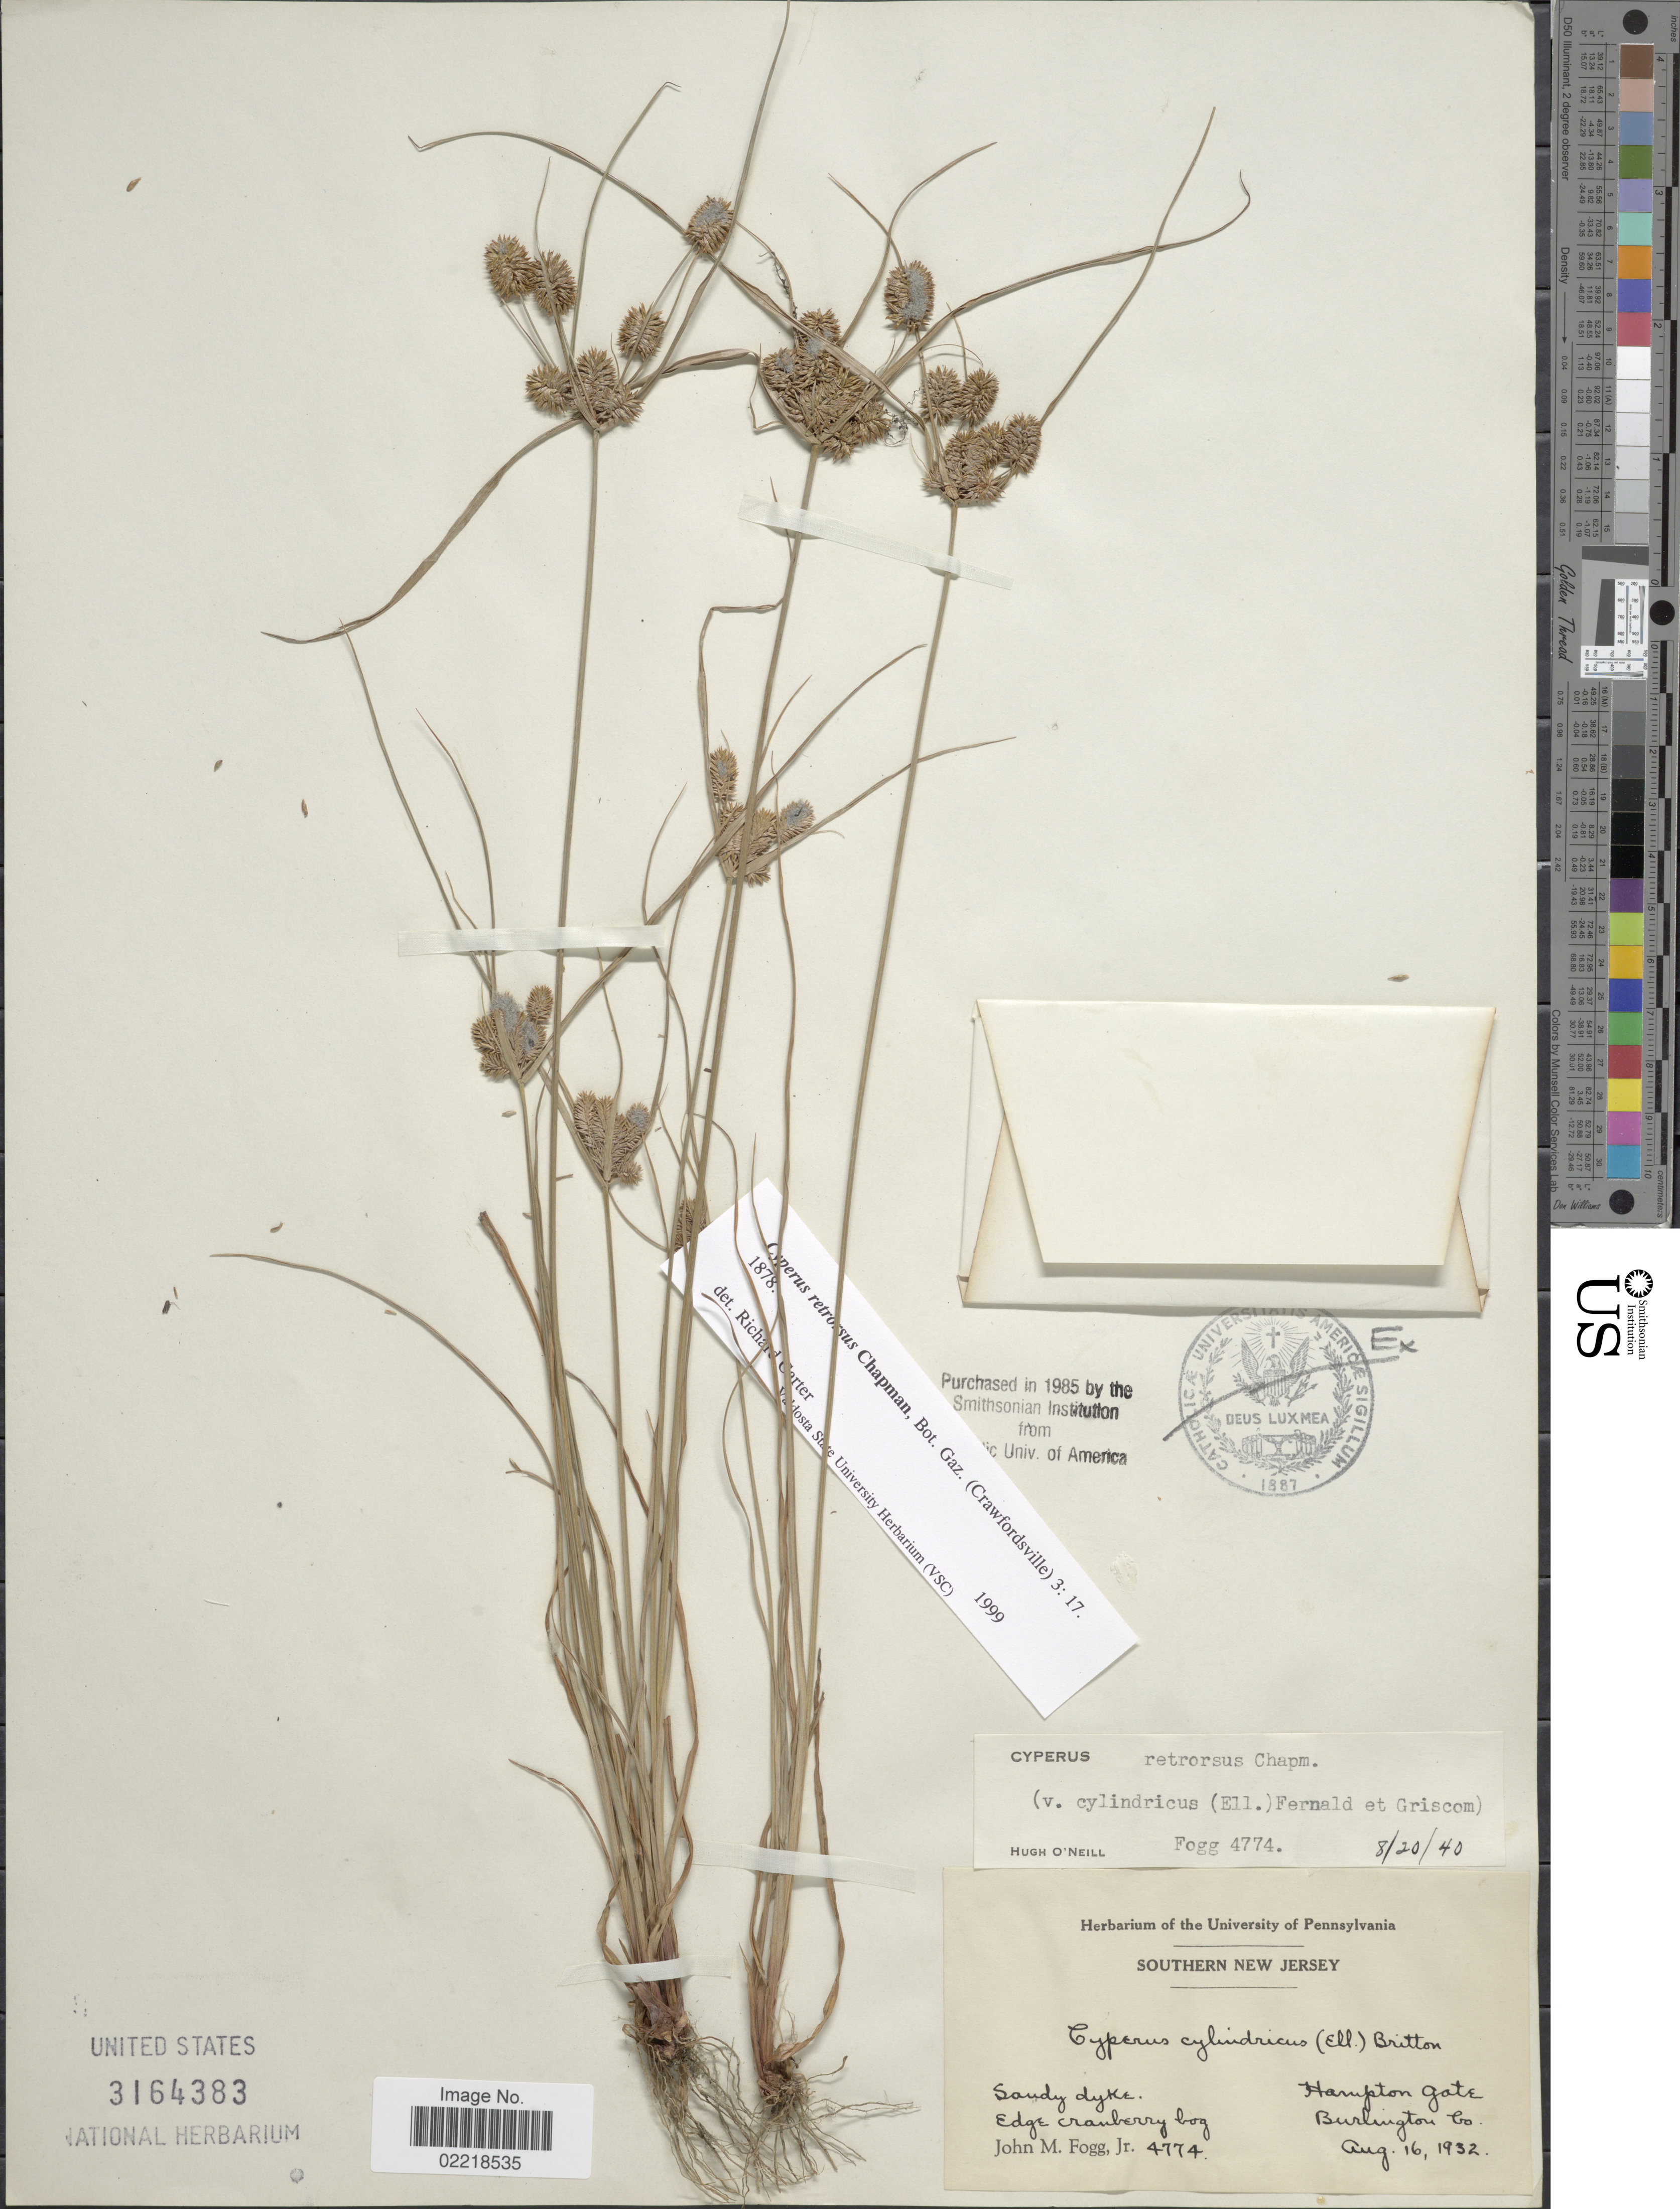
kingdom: Plantae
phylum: Tracheophyta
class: Liliopsida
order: Poales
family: Cyperaceae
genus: Cyperus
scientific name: Cyperus retrorsus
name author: Chapm.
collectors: J. Fogg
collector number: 4774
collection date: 1932-08-16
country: United States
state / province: New Jersey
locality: Southern New Jersey, sandy dyke, edge cranberry bog, Hampton gate, Burlington Co.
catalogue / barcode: US 3164383